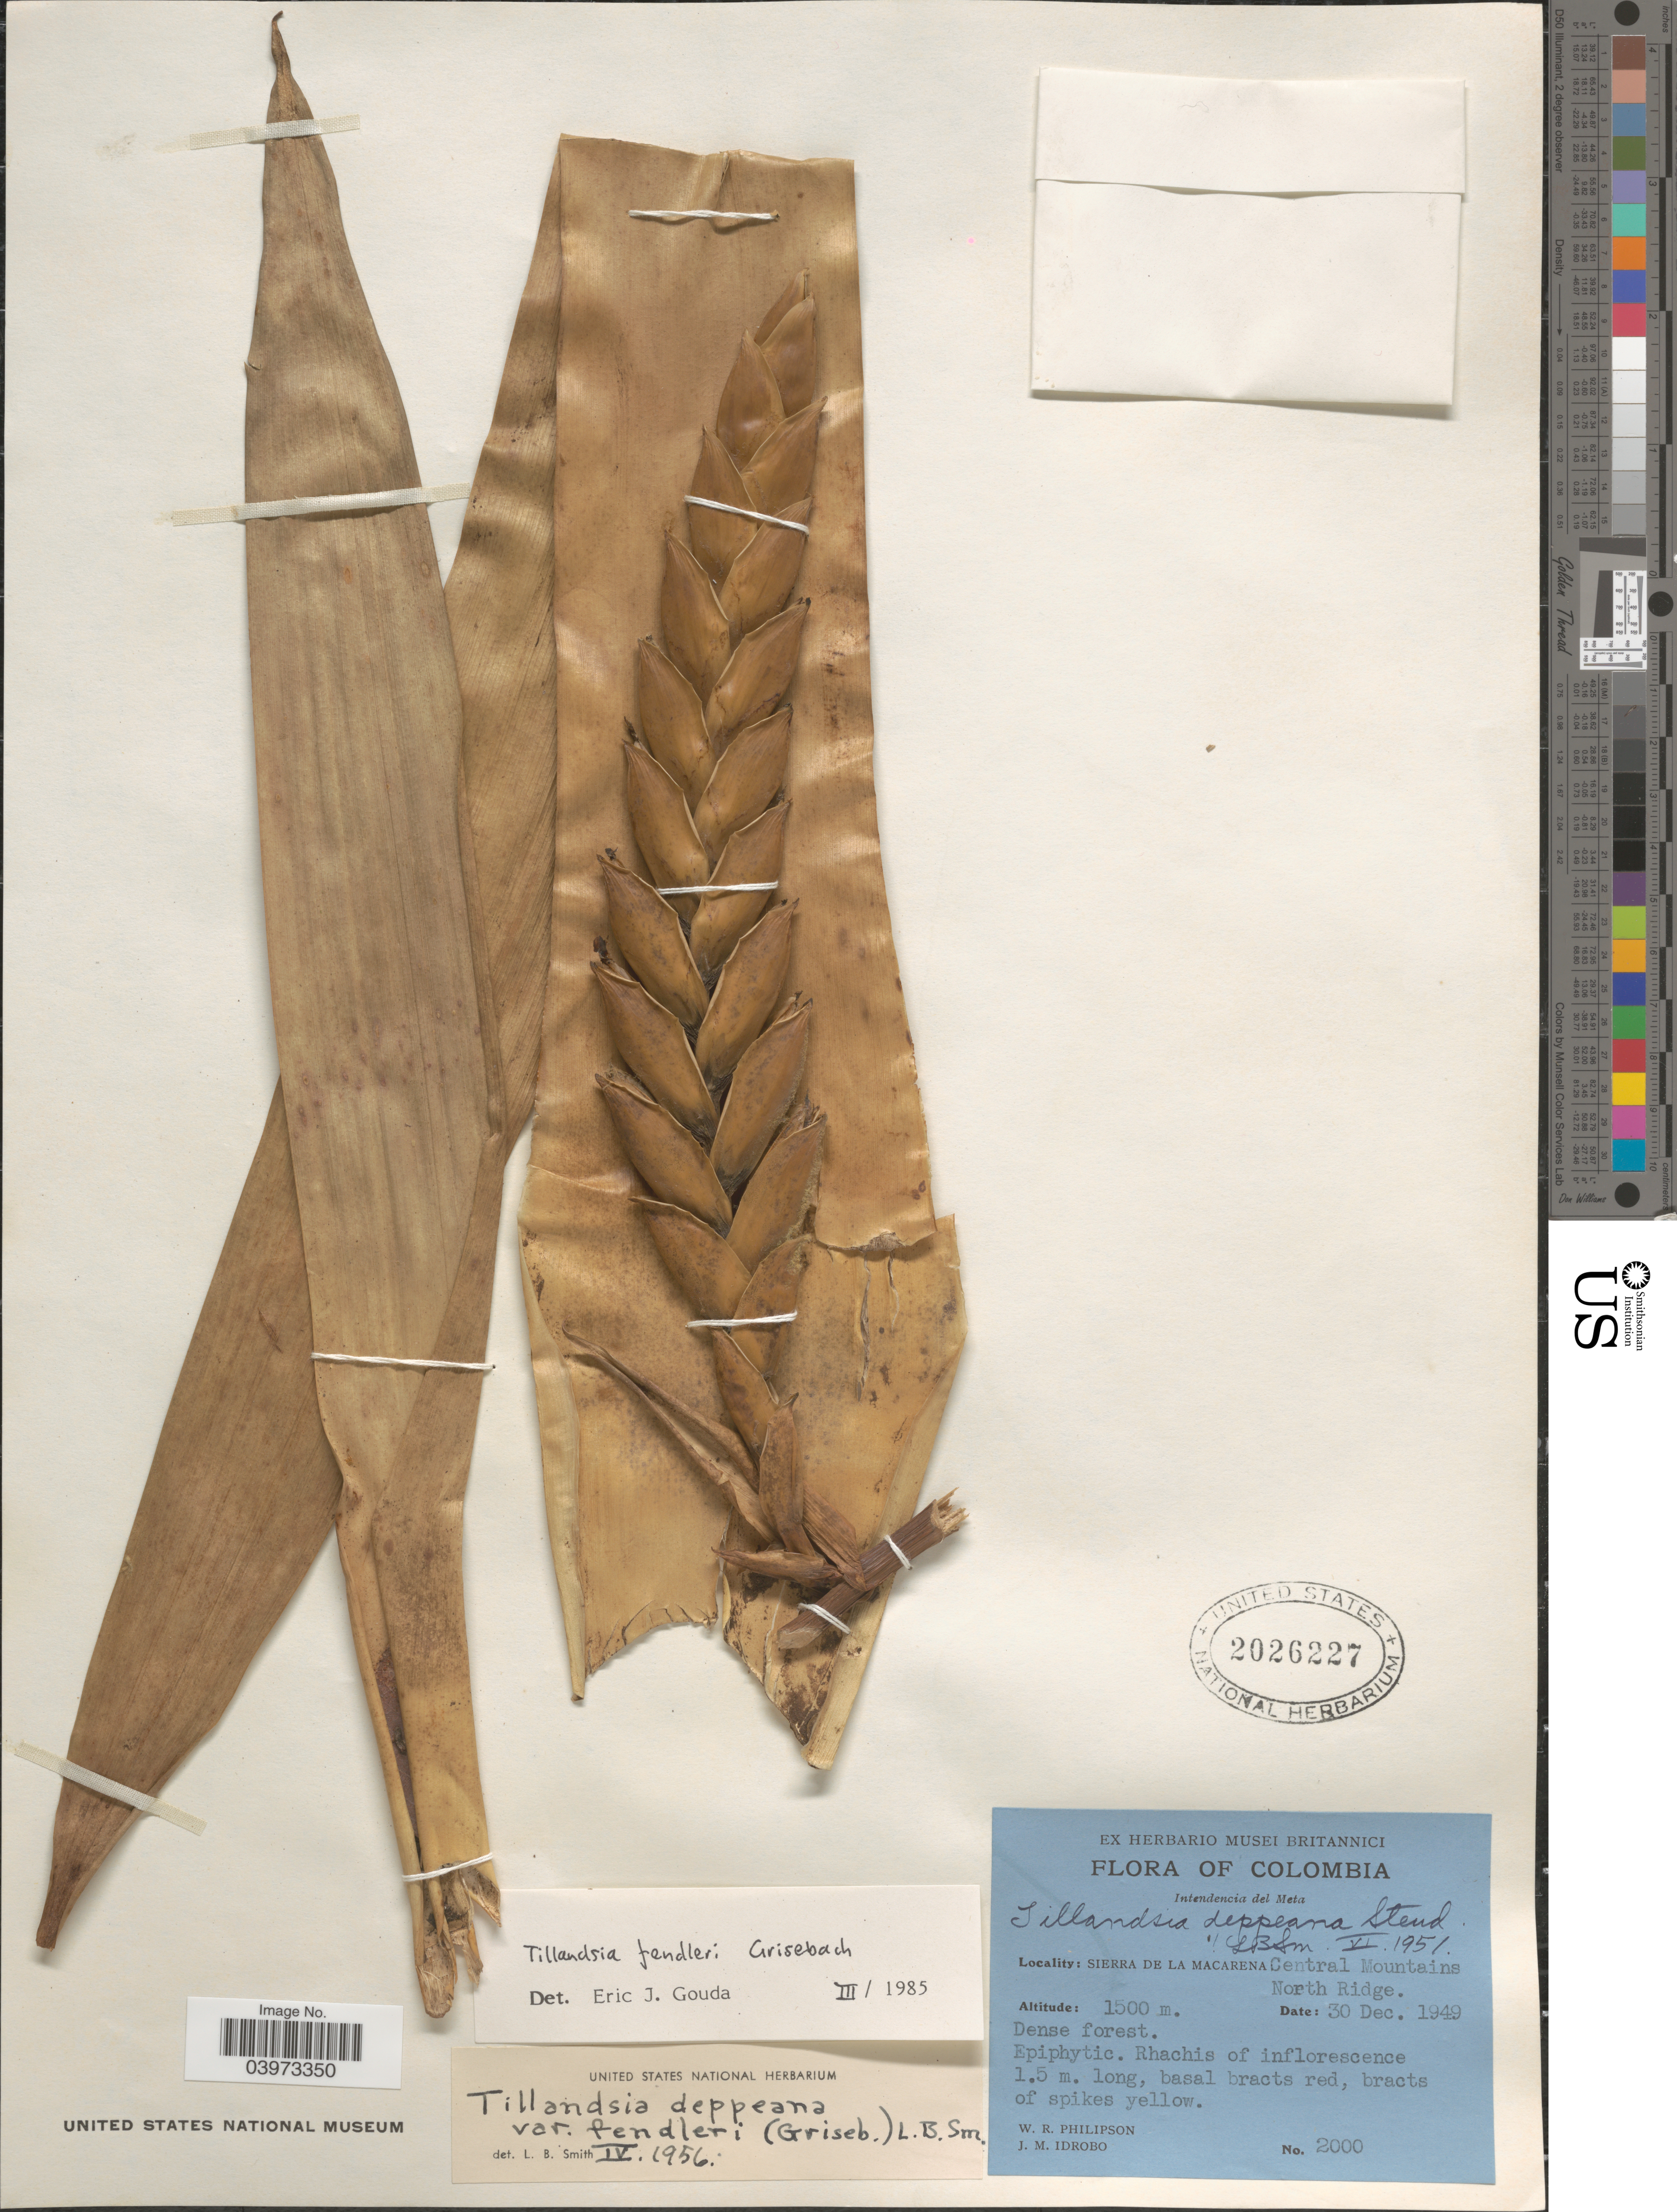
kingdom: Plantae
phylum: Tracheophyta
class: Liliopsida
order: Poales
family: Bromeliaceae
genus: Tillandsia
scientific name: Tillandsia fendleri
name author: Griseb.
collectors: W. R. Philipson & J. M. Idrobo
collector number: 2000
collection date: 1949-12-30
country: Colombia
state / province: Meta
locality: Intendencia del Meta. Sierra de La Macarena. Central Mountains North Ridge.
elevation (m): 1500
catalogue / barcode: US 2026227